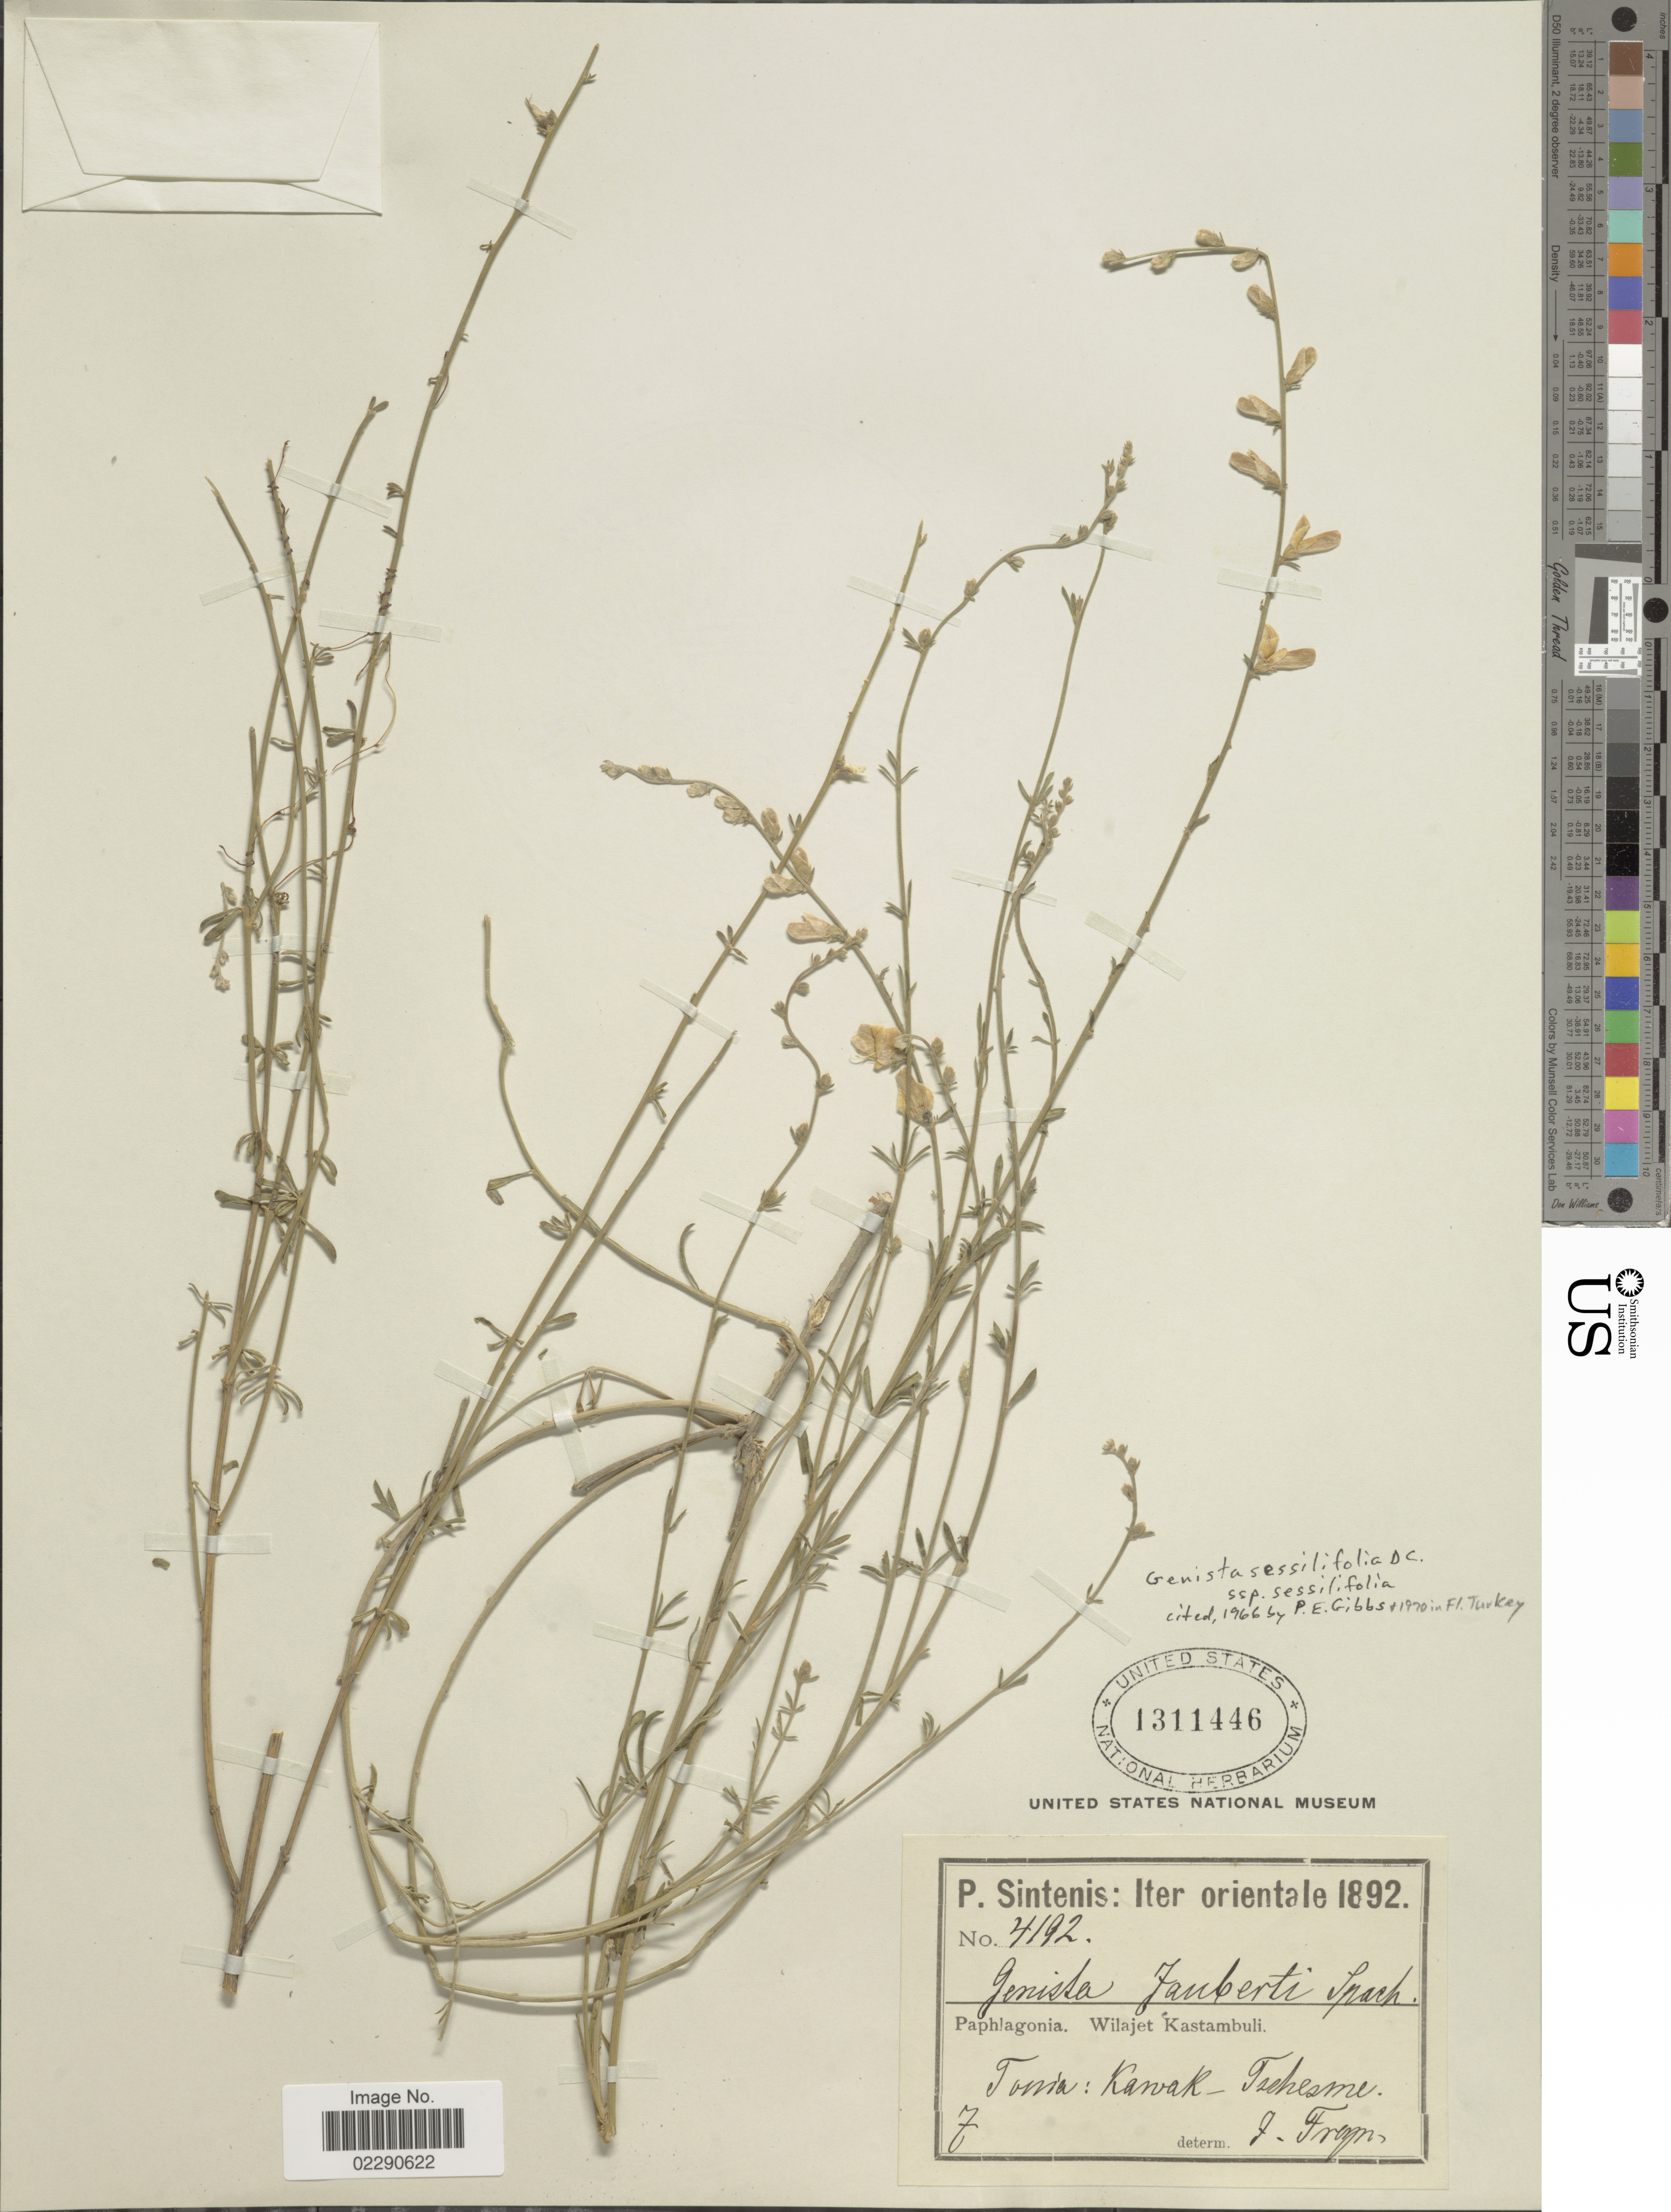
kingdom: Plantae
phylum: Tracheophyta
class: Magnoliopsida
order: Fabales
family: Fabaceae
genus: Genista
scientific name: Genista sessilifolia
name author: DC.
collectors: P. Sintenis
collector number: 4192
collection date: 1892-07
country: Turkey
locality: Orientale, Paphlagonia, Wilajet Kastambuli, Tonia, Kawak-Tschesme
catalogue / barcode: US 1311446